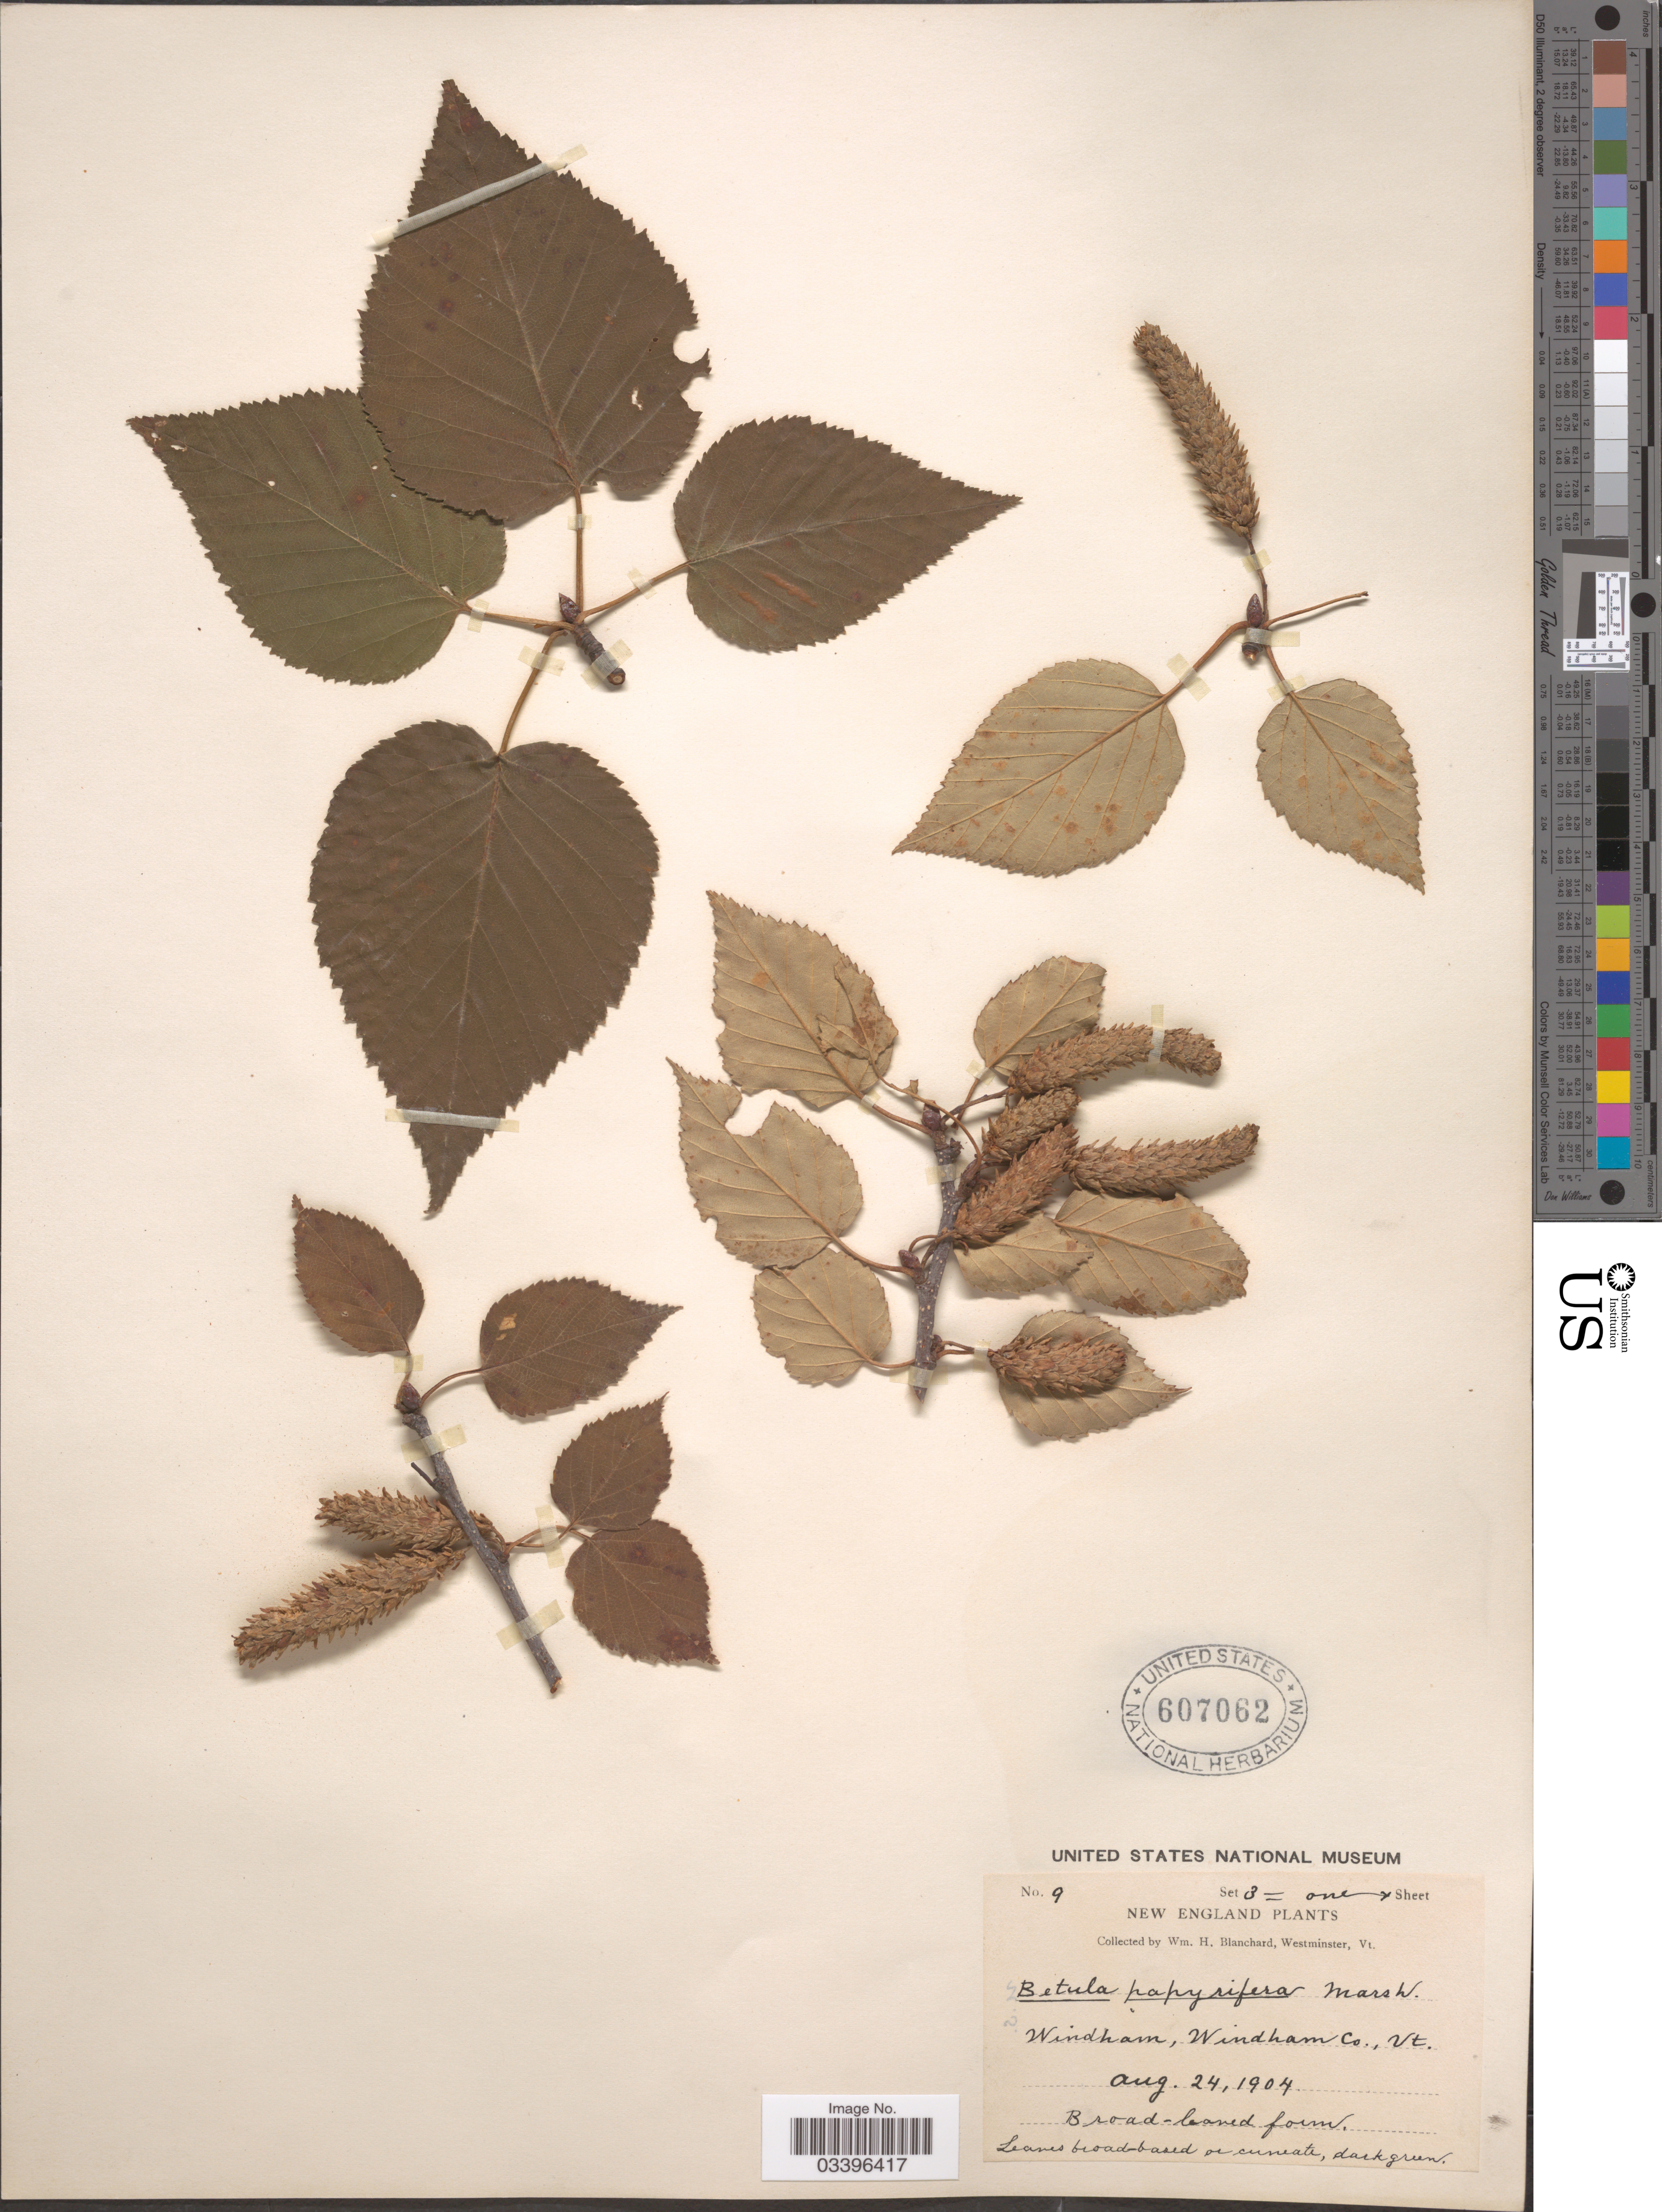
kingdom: Plantae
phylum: Tracheophyta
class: Magnoliopsida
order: Fagales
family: Betulaceae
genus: Betula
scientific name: Betula papyrifera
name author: Marshall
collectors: W. H. Blanchard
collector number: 9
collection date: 1904-08-24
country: United States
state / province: Vermont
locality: New England. Windham, Windham Co., Vt.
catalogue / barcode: US 607062